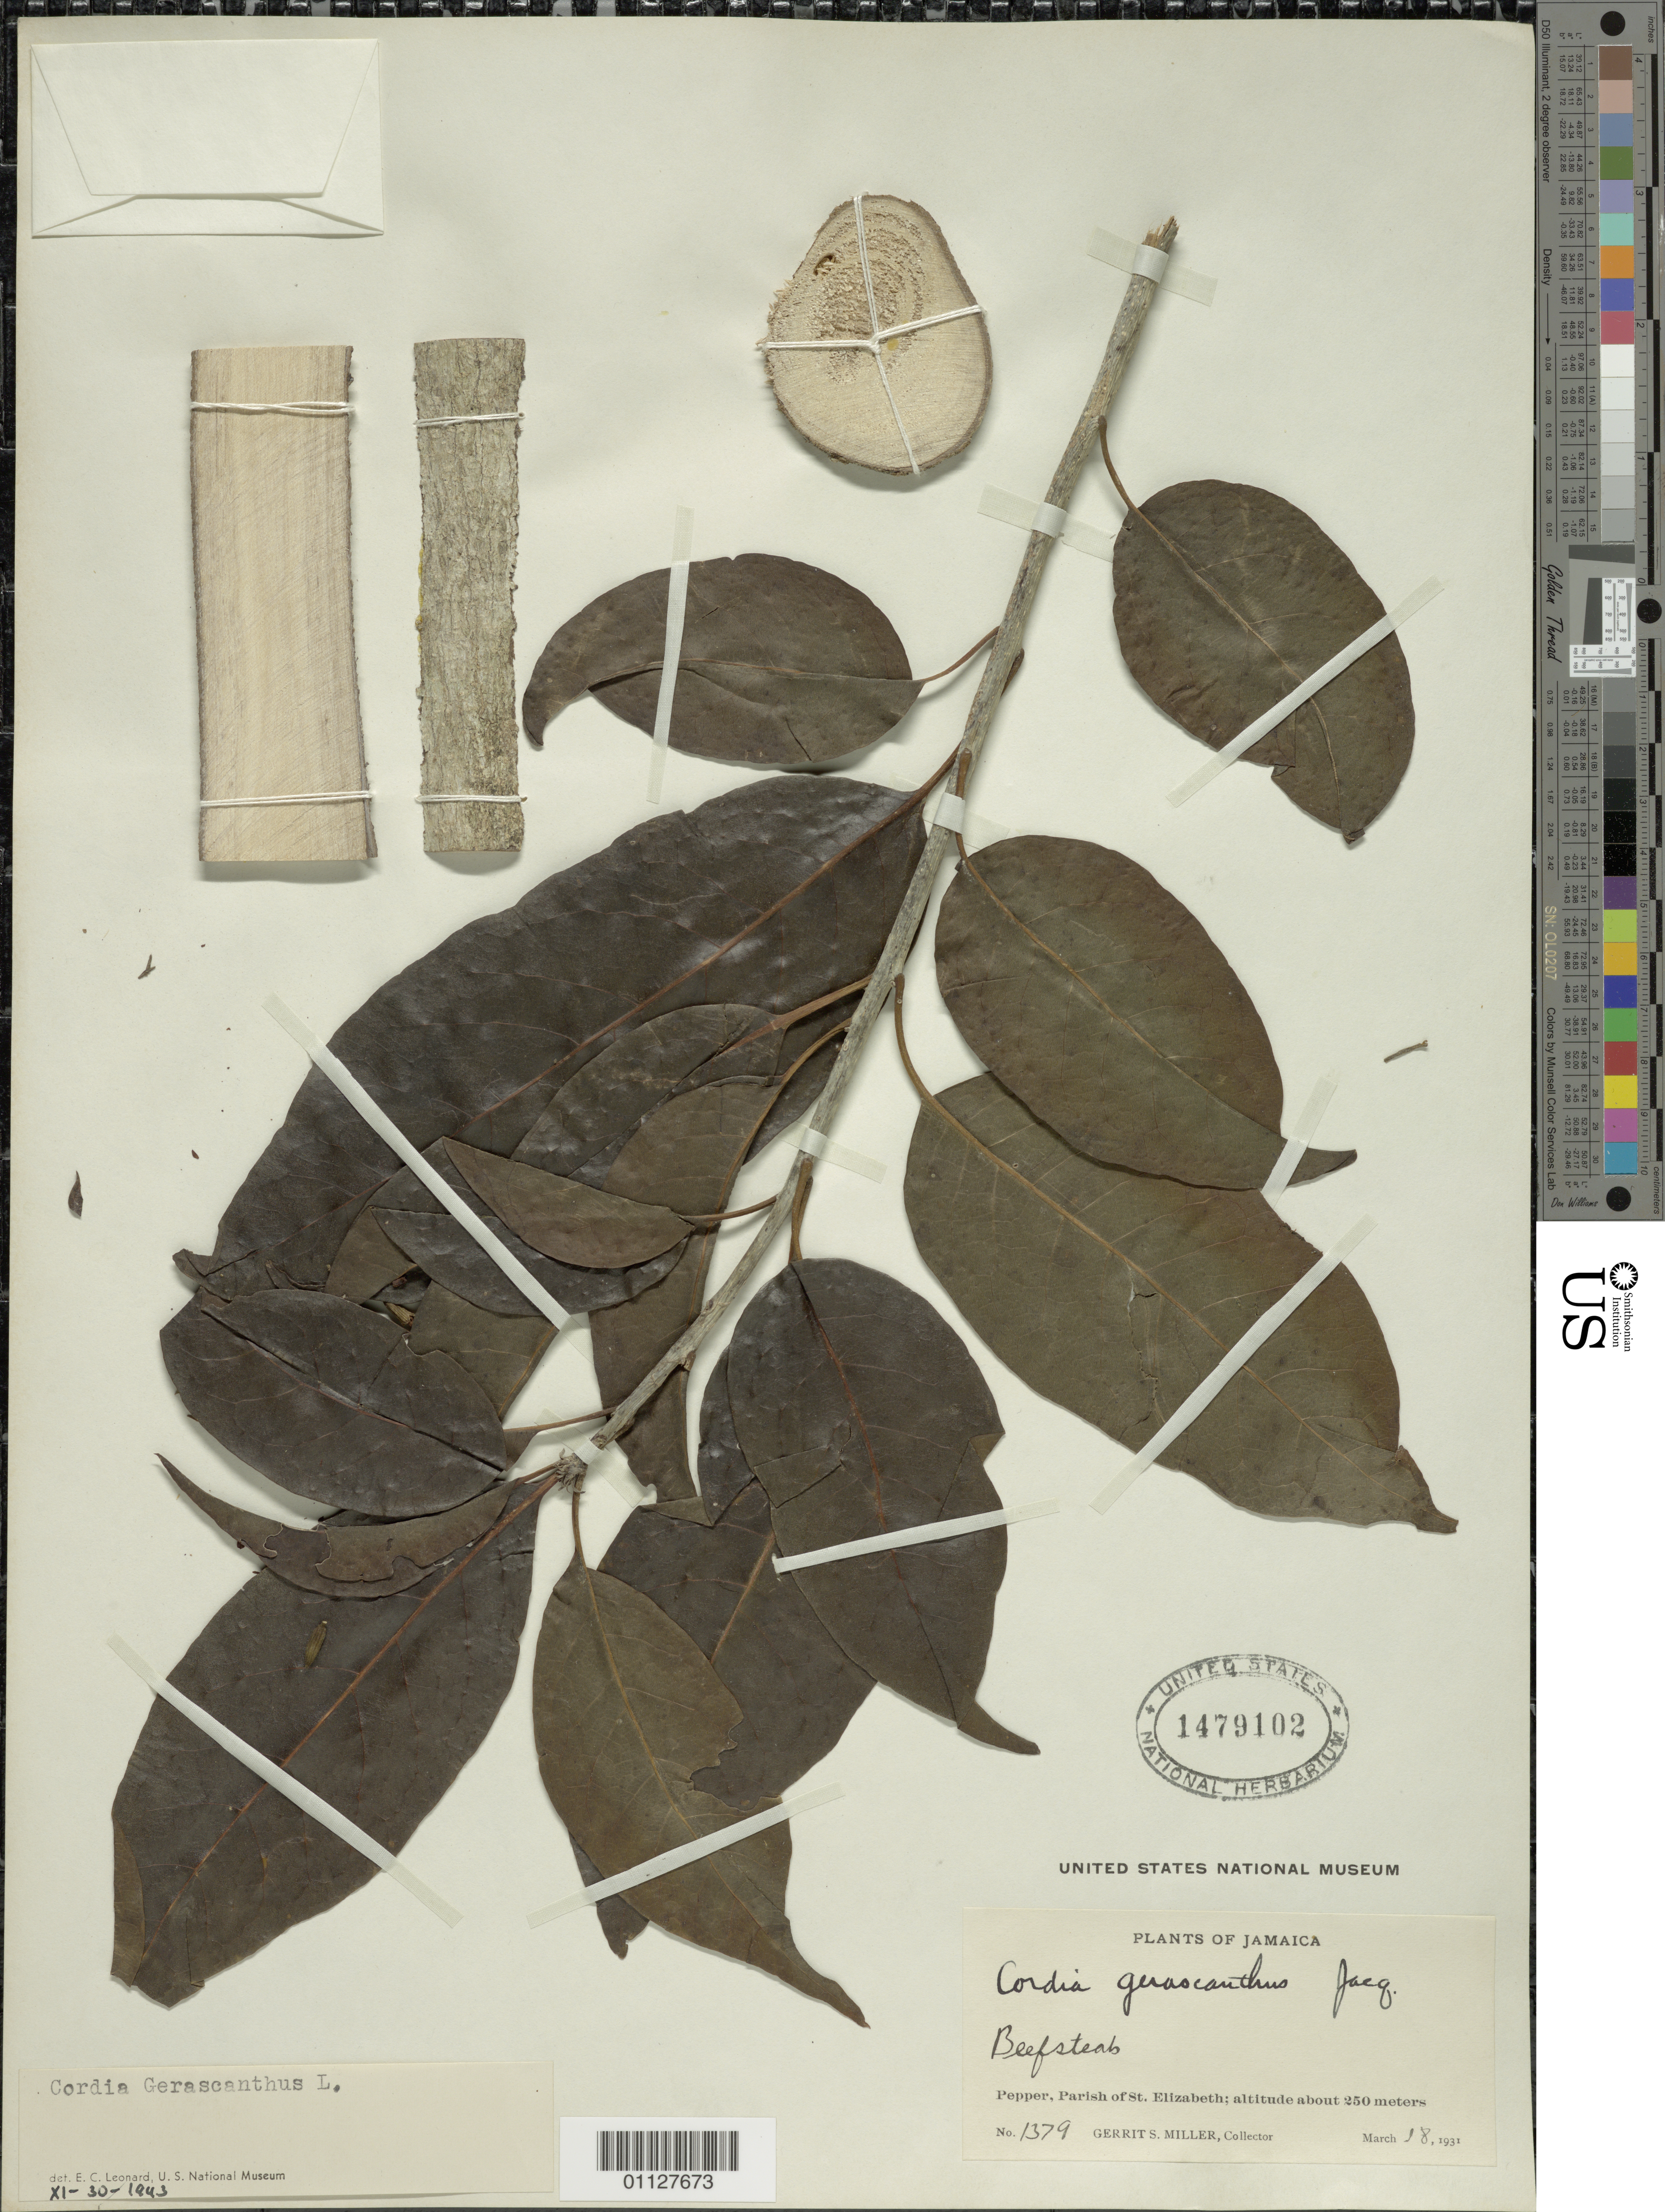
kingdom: Plantae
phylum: Tracheophyta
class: Magnoliopsida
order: Boraginales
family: Cordiaceae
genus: Cordia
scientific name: Cordia gerascanthus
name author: L.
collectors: G. S. Miller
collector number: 1379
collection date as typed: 18 Mar 1931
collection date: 1931-03-18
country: Jamaica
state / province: Saint Elizabeth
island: Jamaica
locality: Pepper. Beefsteab.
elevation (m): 250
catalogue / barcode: US 1479102